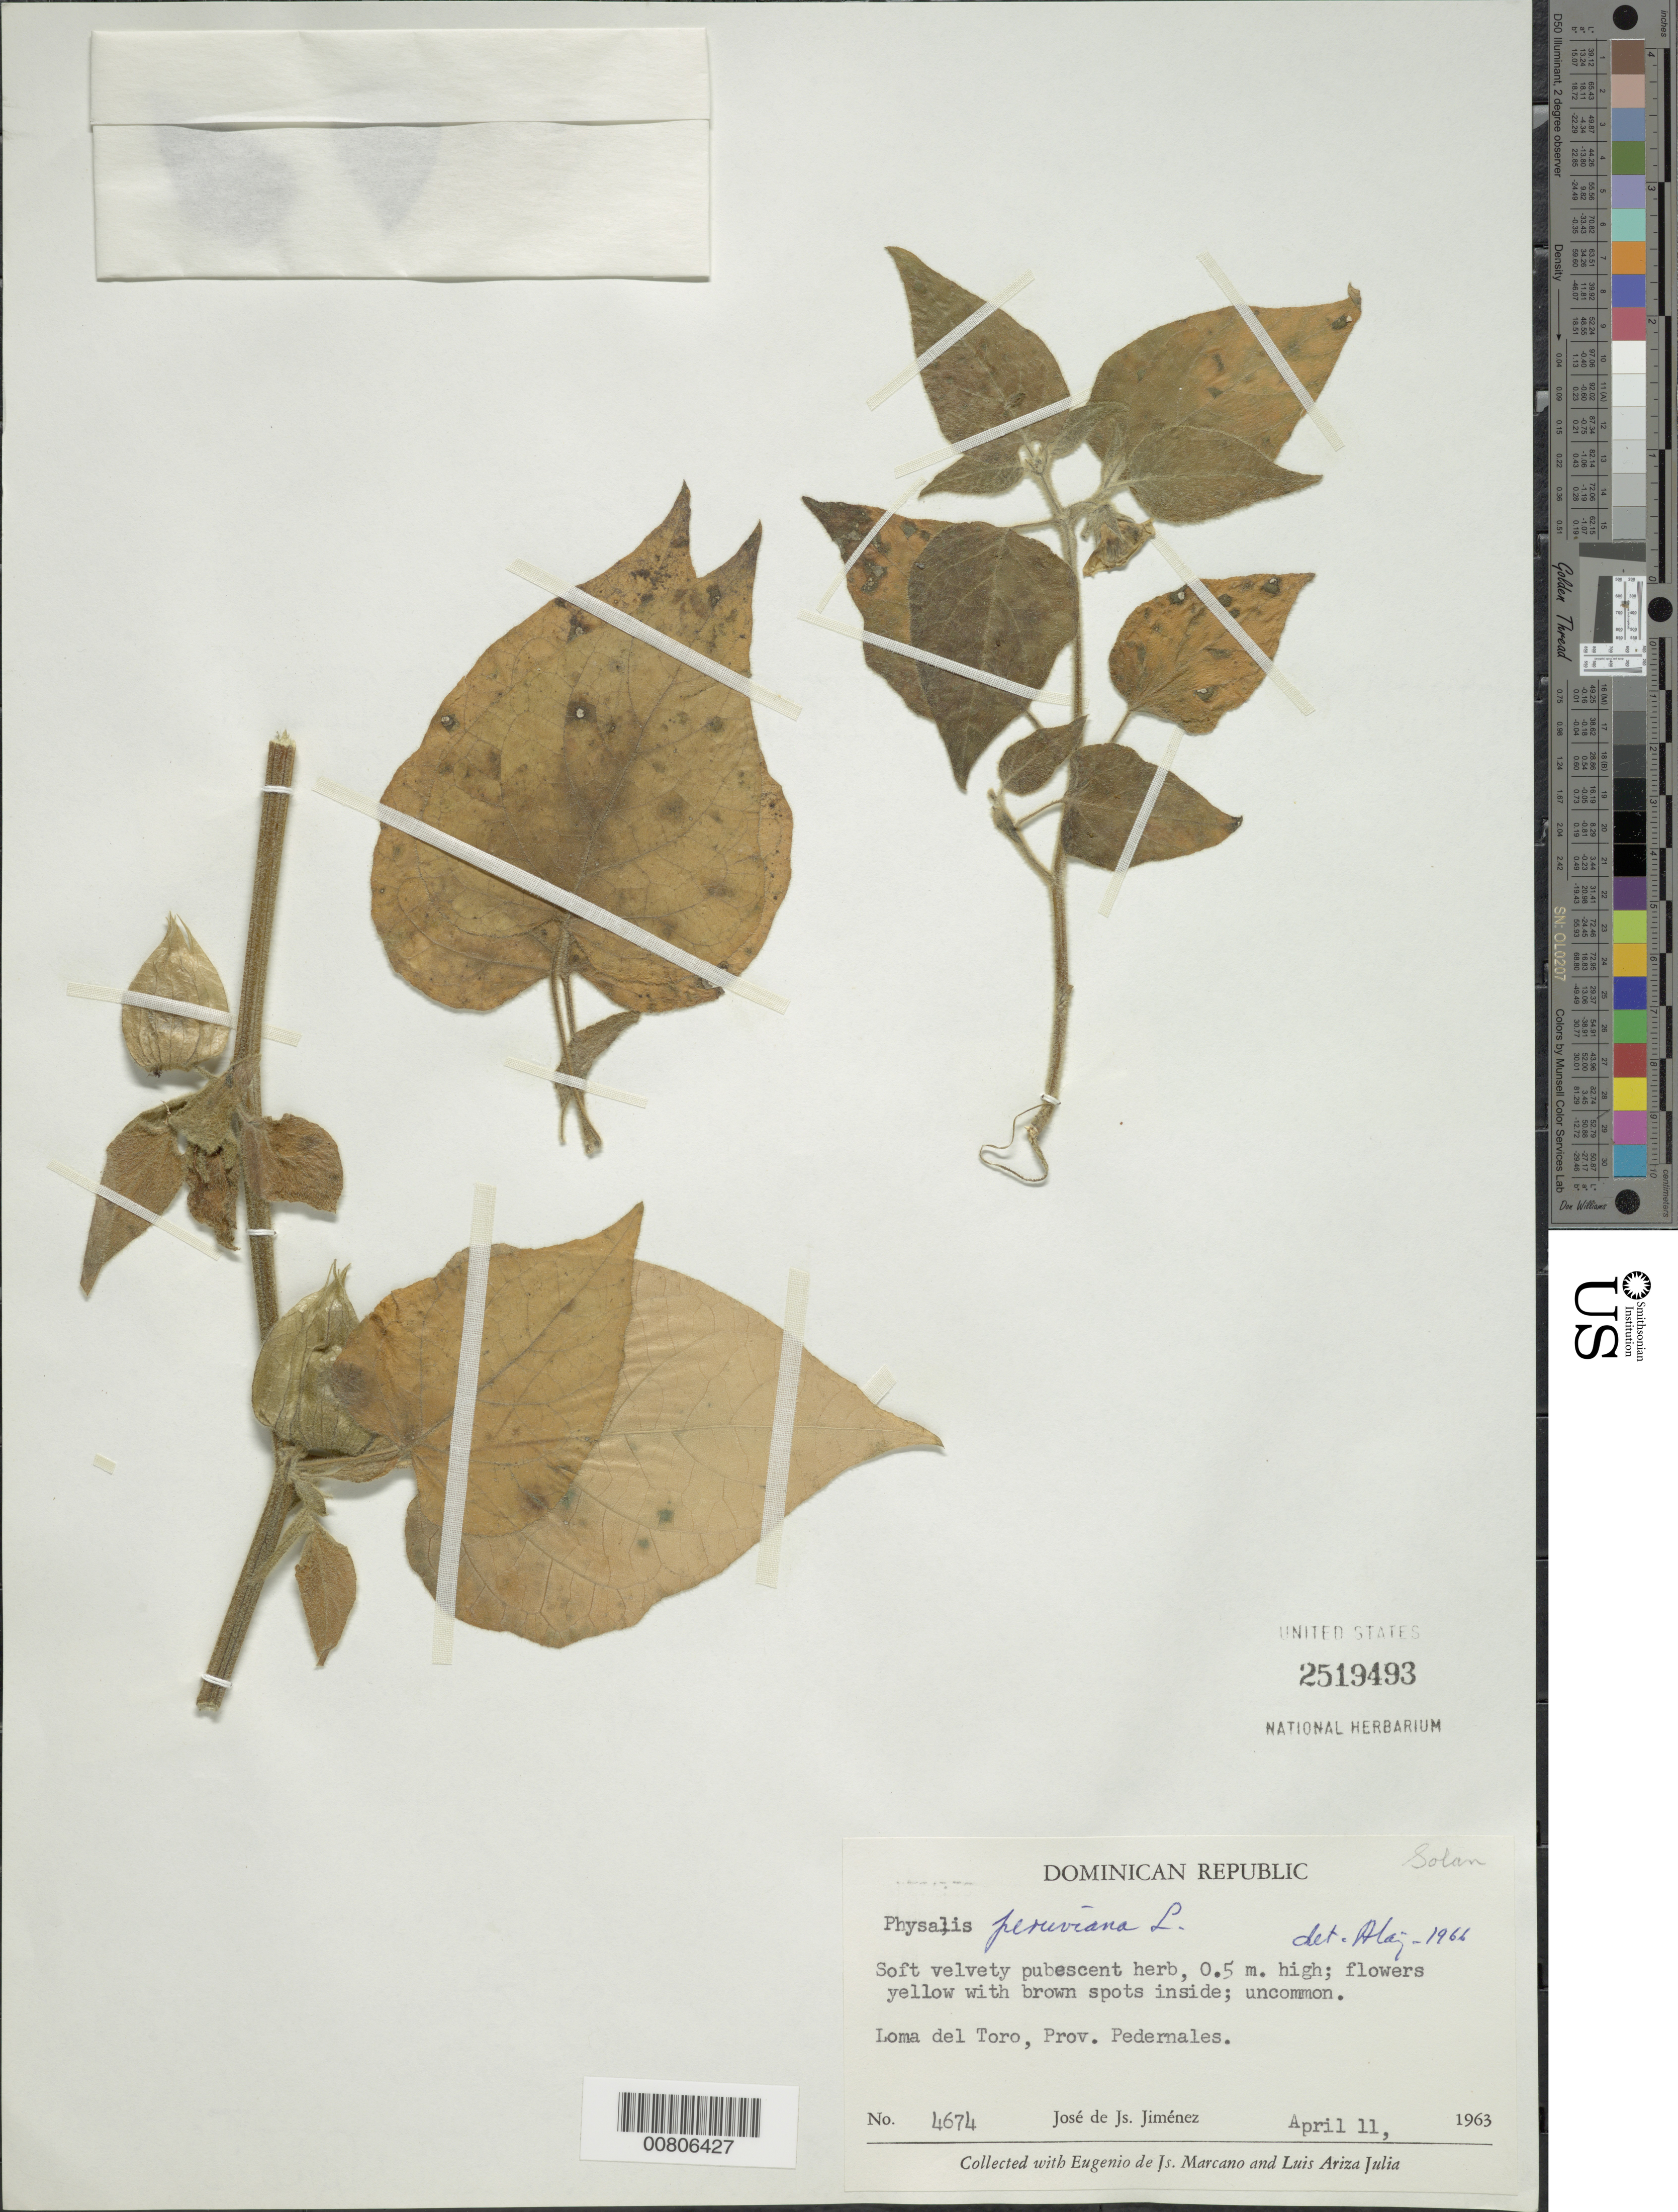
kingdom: Plantae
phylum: Tracheophyta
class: Magnoliopsida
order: Solanales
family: Solanaceae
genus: Physalis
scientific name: Physalis peruviana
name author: L.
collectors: J. J. Jiménez Almonte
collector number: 4674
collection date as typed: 11 Apr 1963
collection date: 1963-04-11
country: Dominican Republic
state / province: Pedernales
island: Hispaniola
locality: Loma del Toro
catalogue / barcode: US 2519493